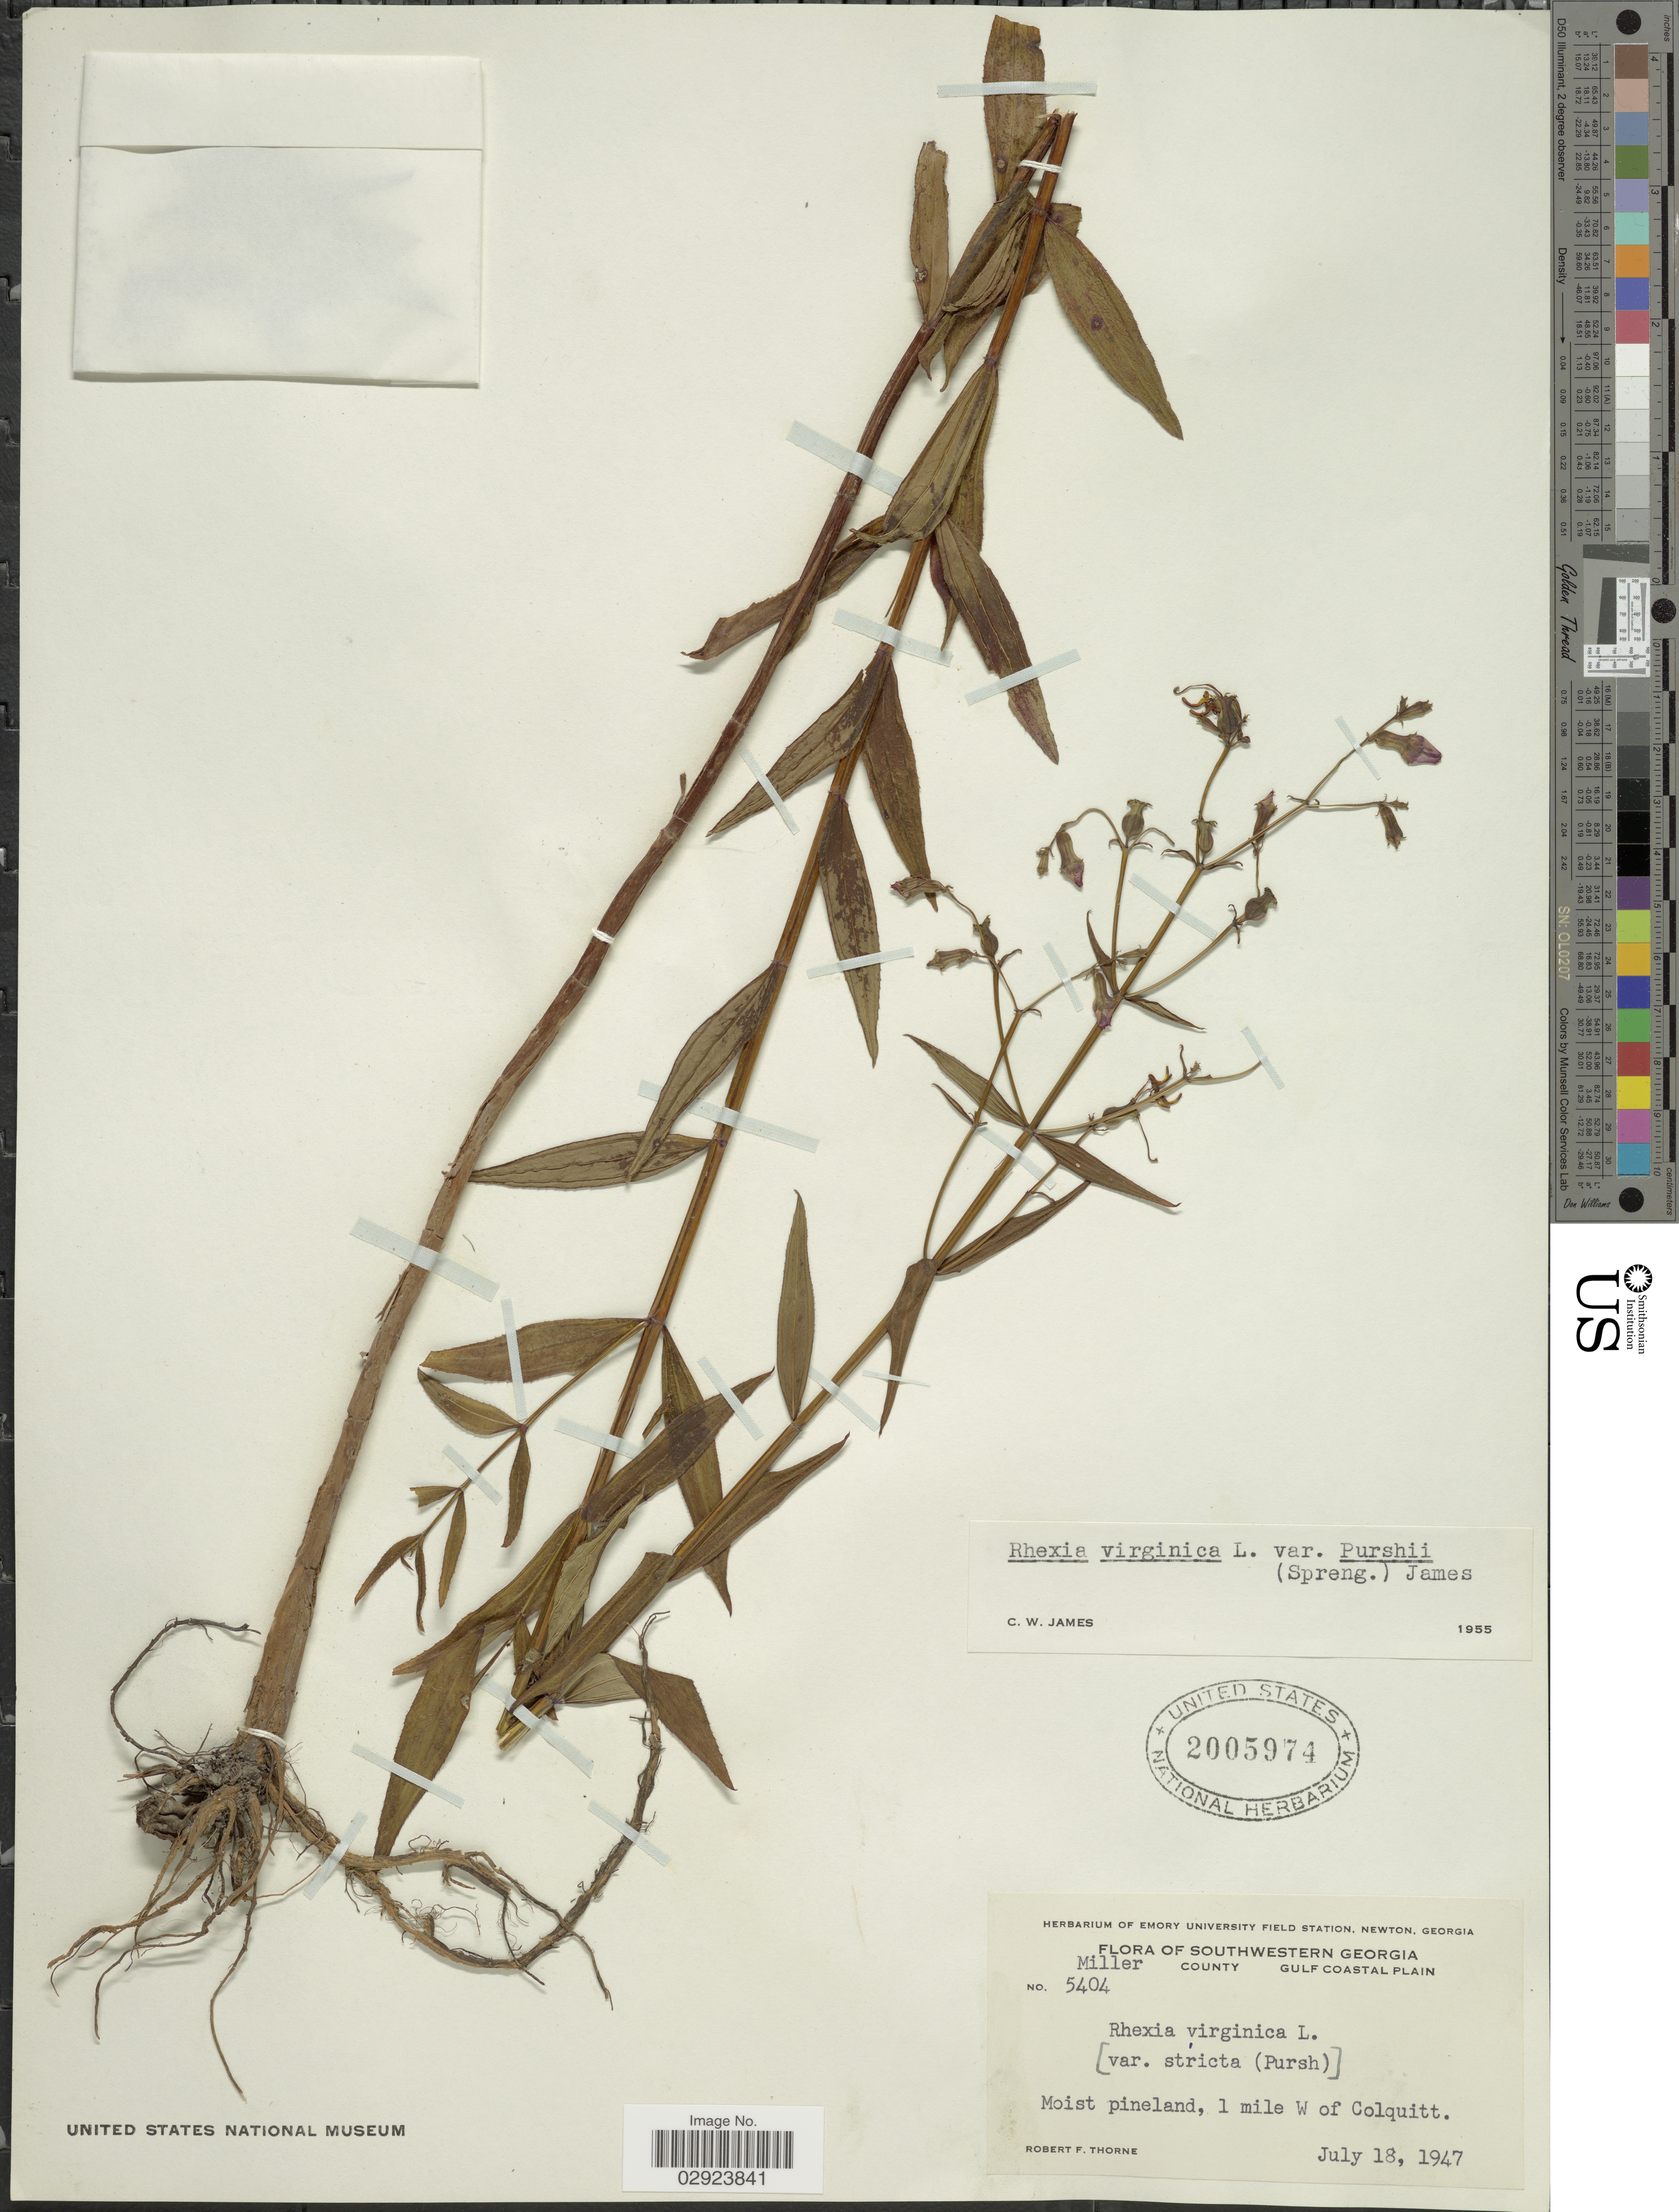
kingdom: Plantae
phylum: Tracheophyta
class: Magnoliopsida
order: Myrtales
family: Melastomataceae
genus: Rhexia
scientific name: Rhexia virginica var. purshii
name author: (Spreng.) C.W. James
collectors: R. F. Thorne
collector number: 5404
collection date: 1947-07-18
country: United States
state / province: Georgia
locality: Southwestern Georgia. Miller County. Gulf Coastal Plain. 1 mile W of Colquitt.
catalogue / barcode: US 2005974